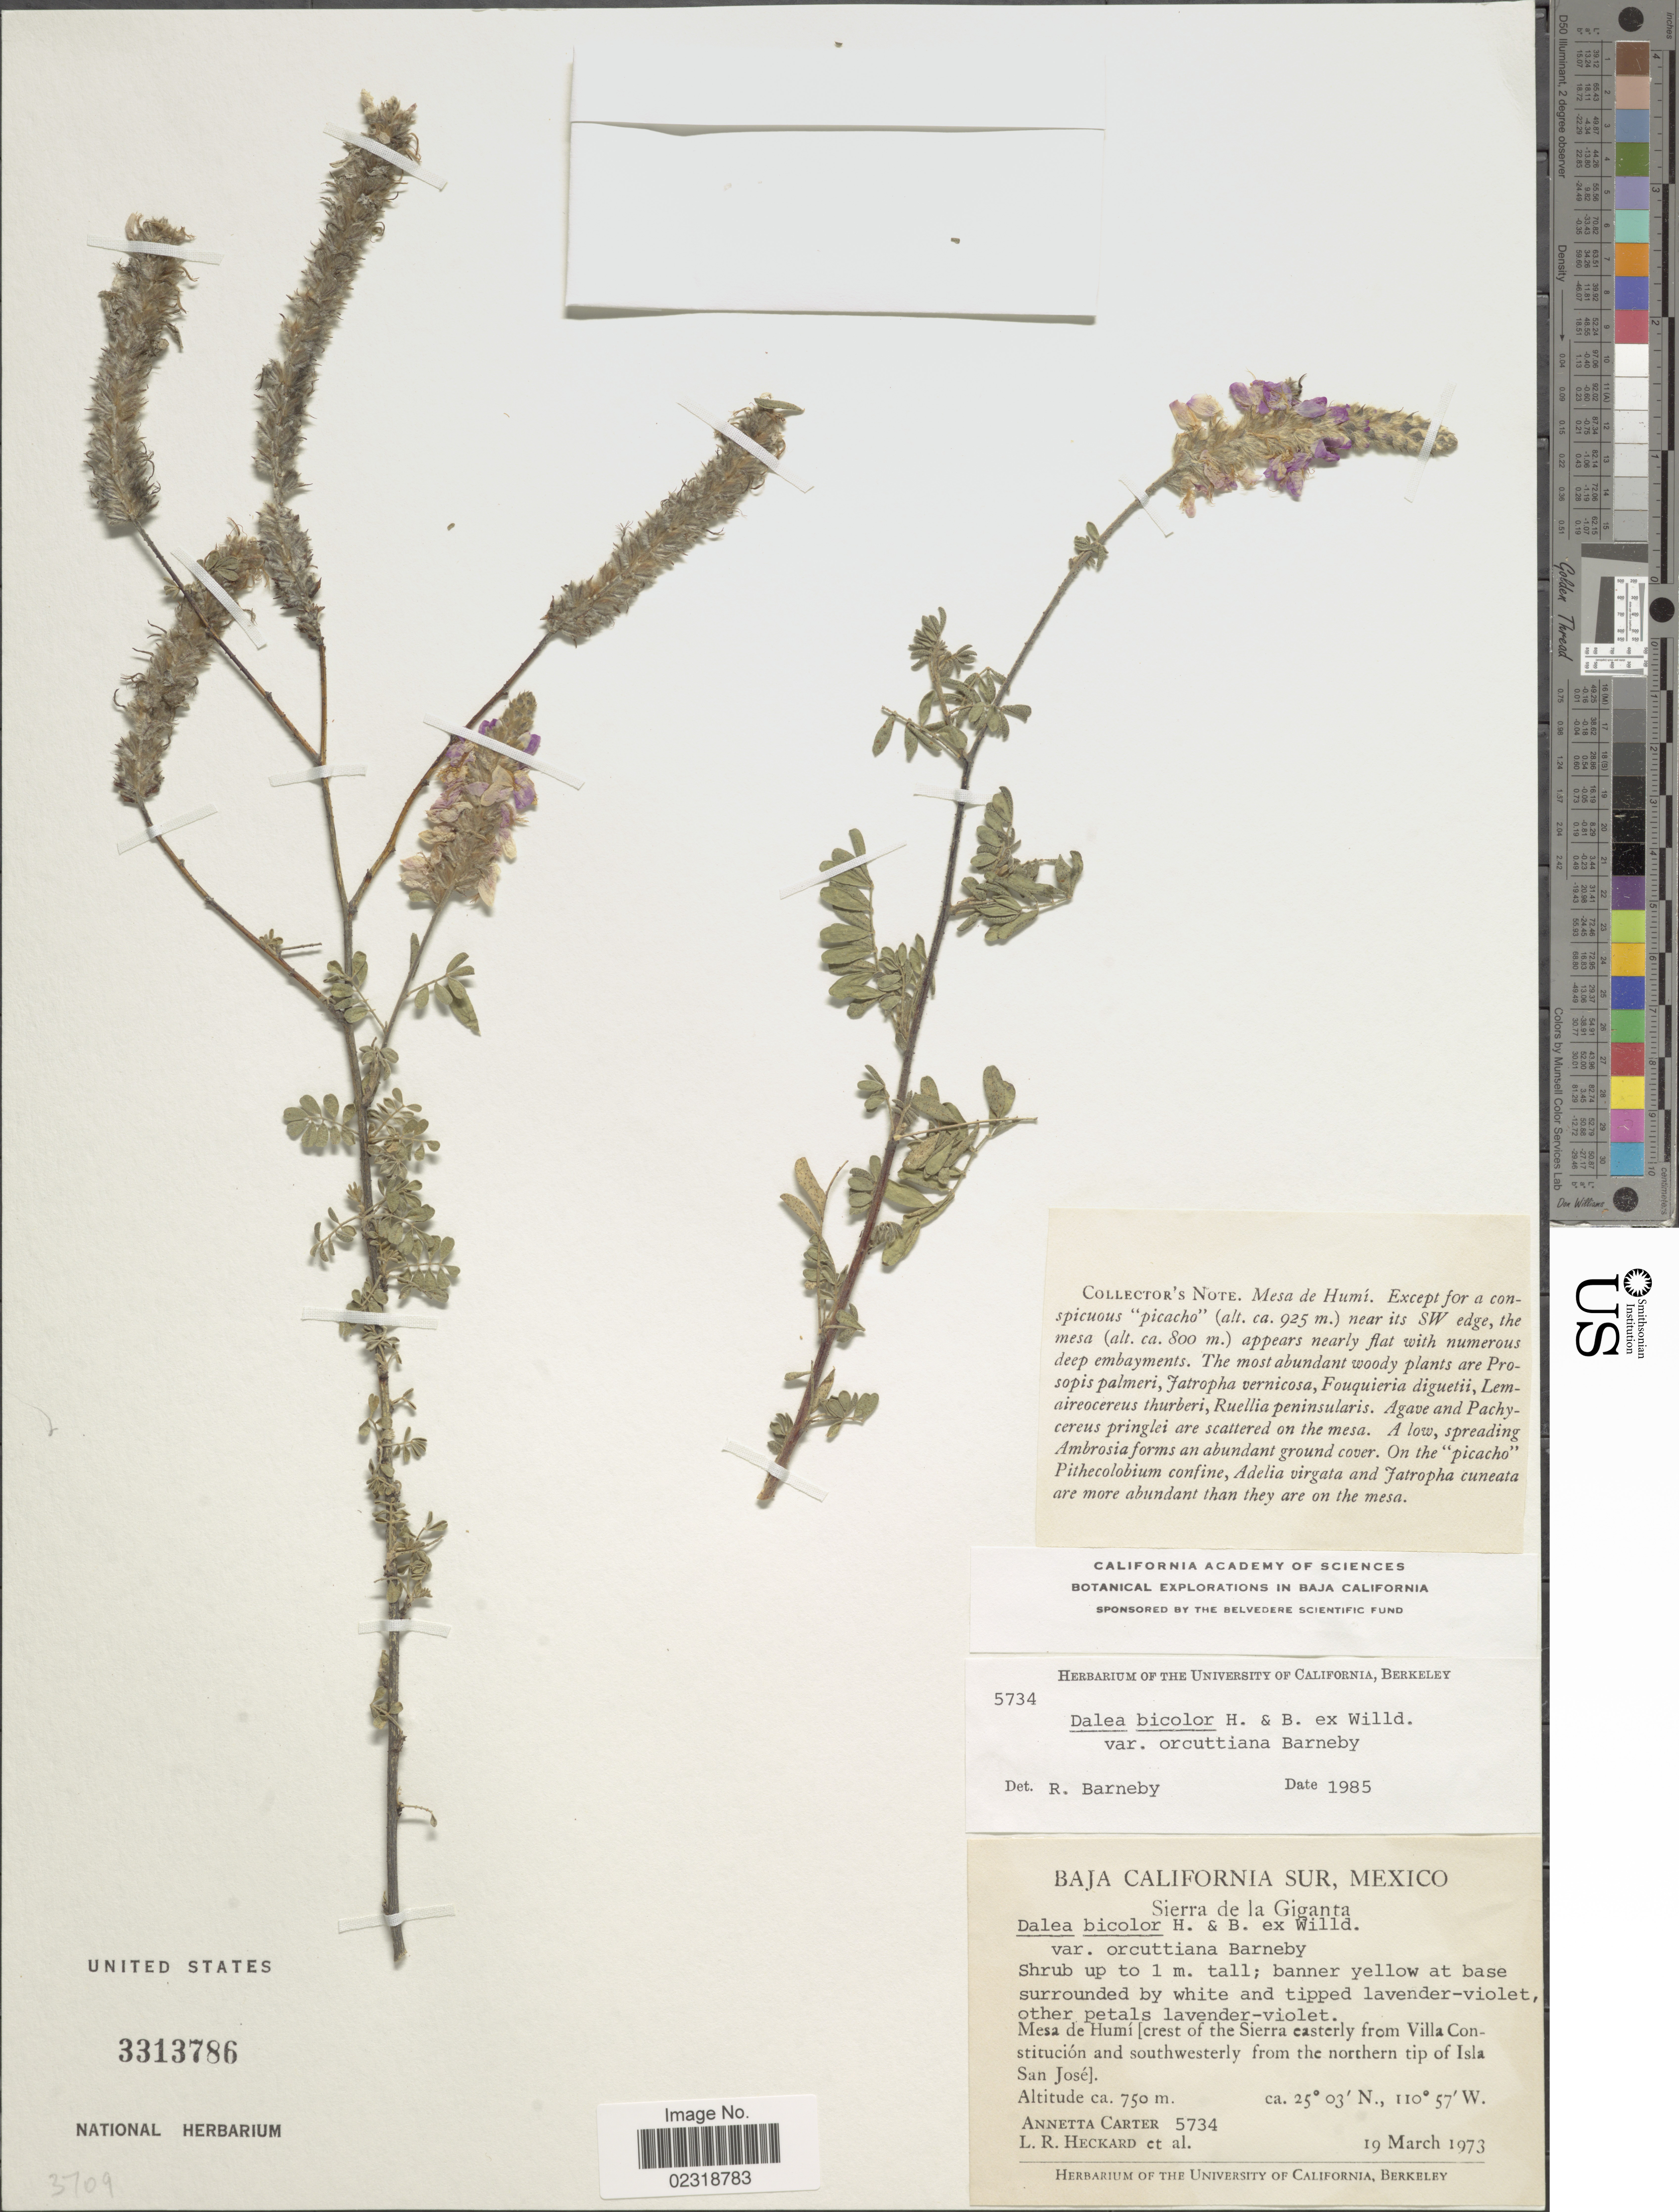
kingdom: Plantae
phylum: Tracheophyta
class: Magnoliopsida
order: Fabales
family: Fabaceae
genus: Dalea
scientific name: Dalea bicolor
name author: Humb. & Bonpl. ex Willd.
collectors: A. Carter, L. R. Heckard & et al.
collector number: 5734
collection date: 1973-03-19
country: Mexico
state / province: Baja California Sur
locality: Sierra de la Giganta, Meda de Humi (crest of the Sierra easterly from Villa Constitucion and southwesterly from the northern tip of Isla San José).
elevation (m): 750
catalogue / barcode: US 3313786